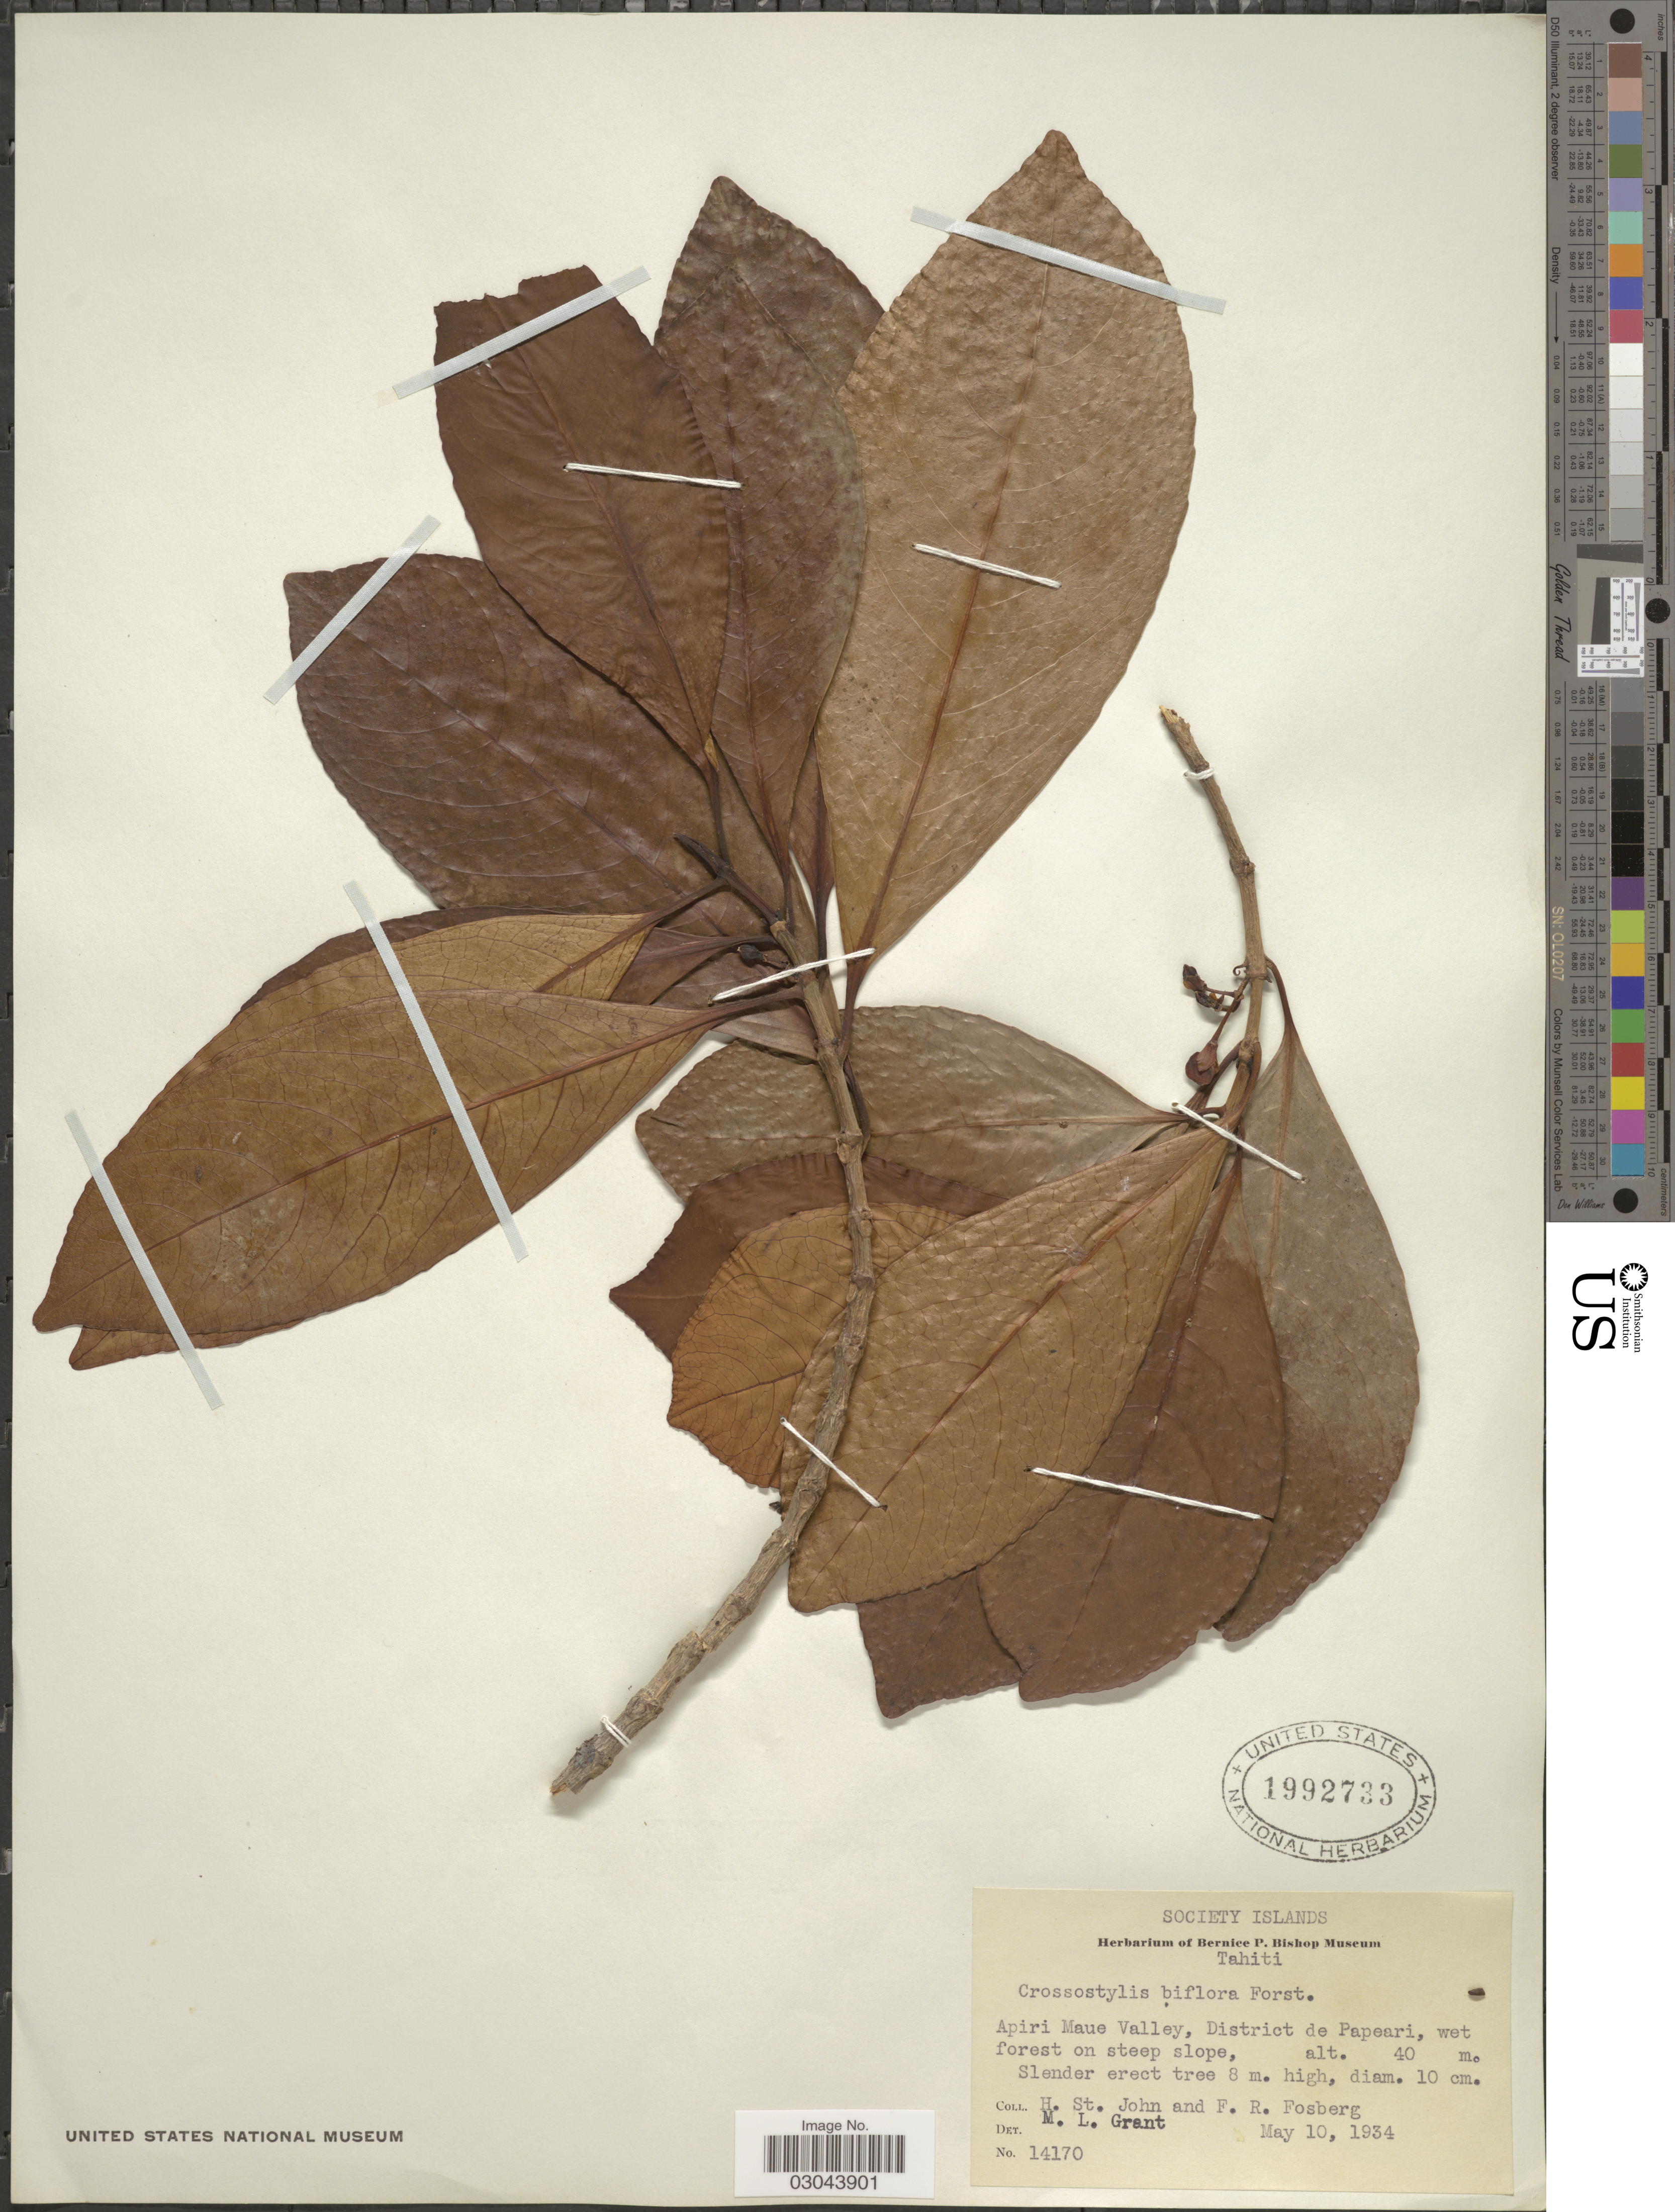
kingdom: Plantae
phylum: Tracheophyta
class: Magnoliopsida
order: Malpighiales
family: Rhizophoraceae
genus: Crossostylis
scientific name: Crossostylis biflora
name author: J.R. Forst. & G. Forst.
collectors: H. St. John & F. R. Fosberg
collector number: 14170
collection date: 1934-05-10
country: French Polynesia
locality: Society Islands. Tahiti. Apiri Maue Valley, District de Papeari.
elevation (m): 40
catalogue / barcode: US 1992733